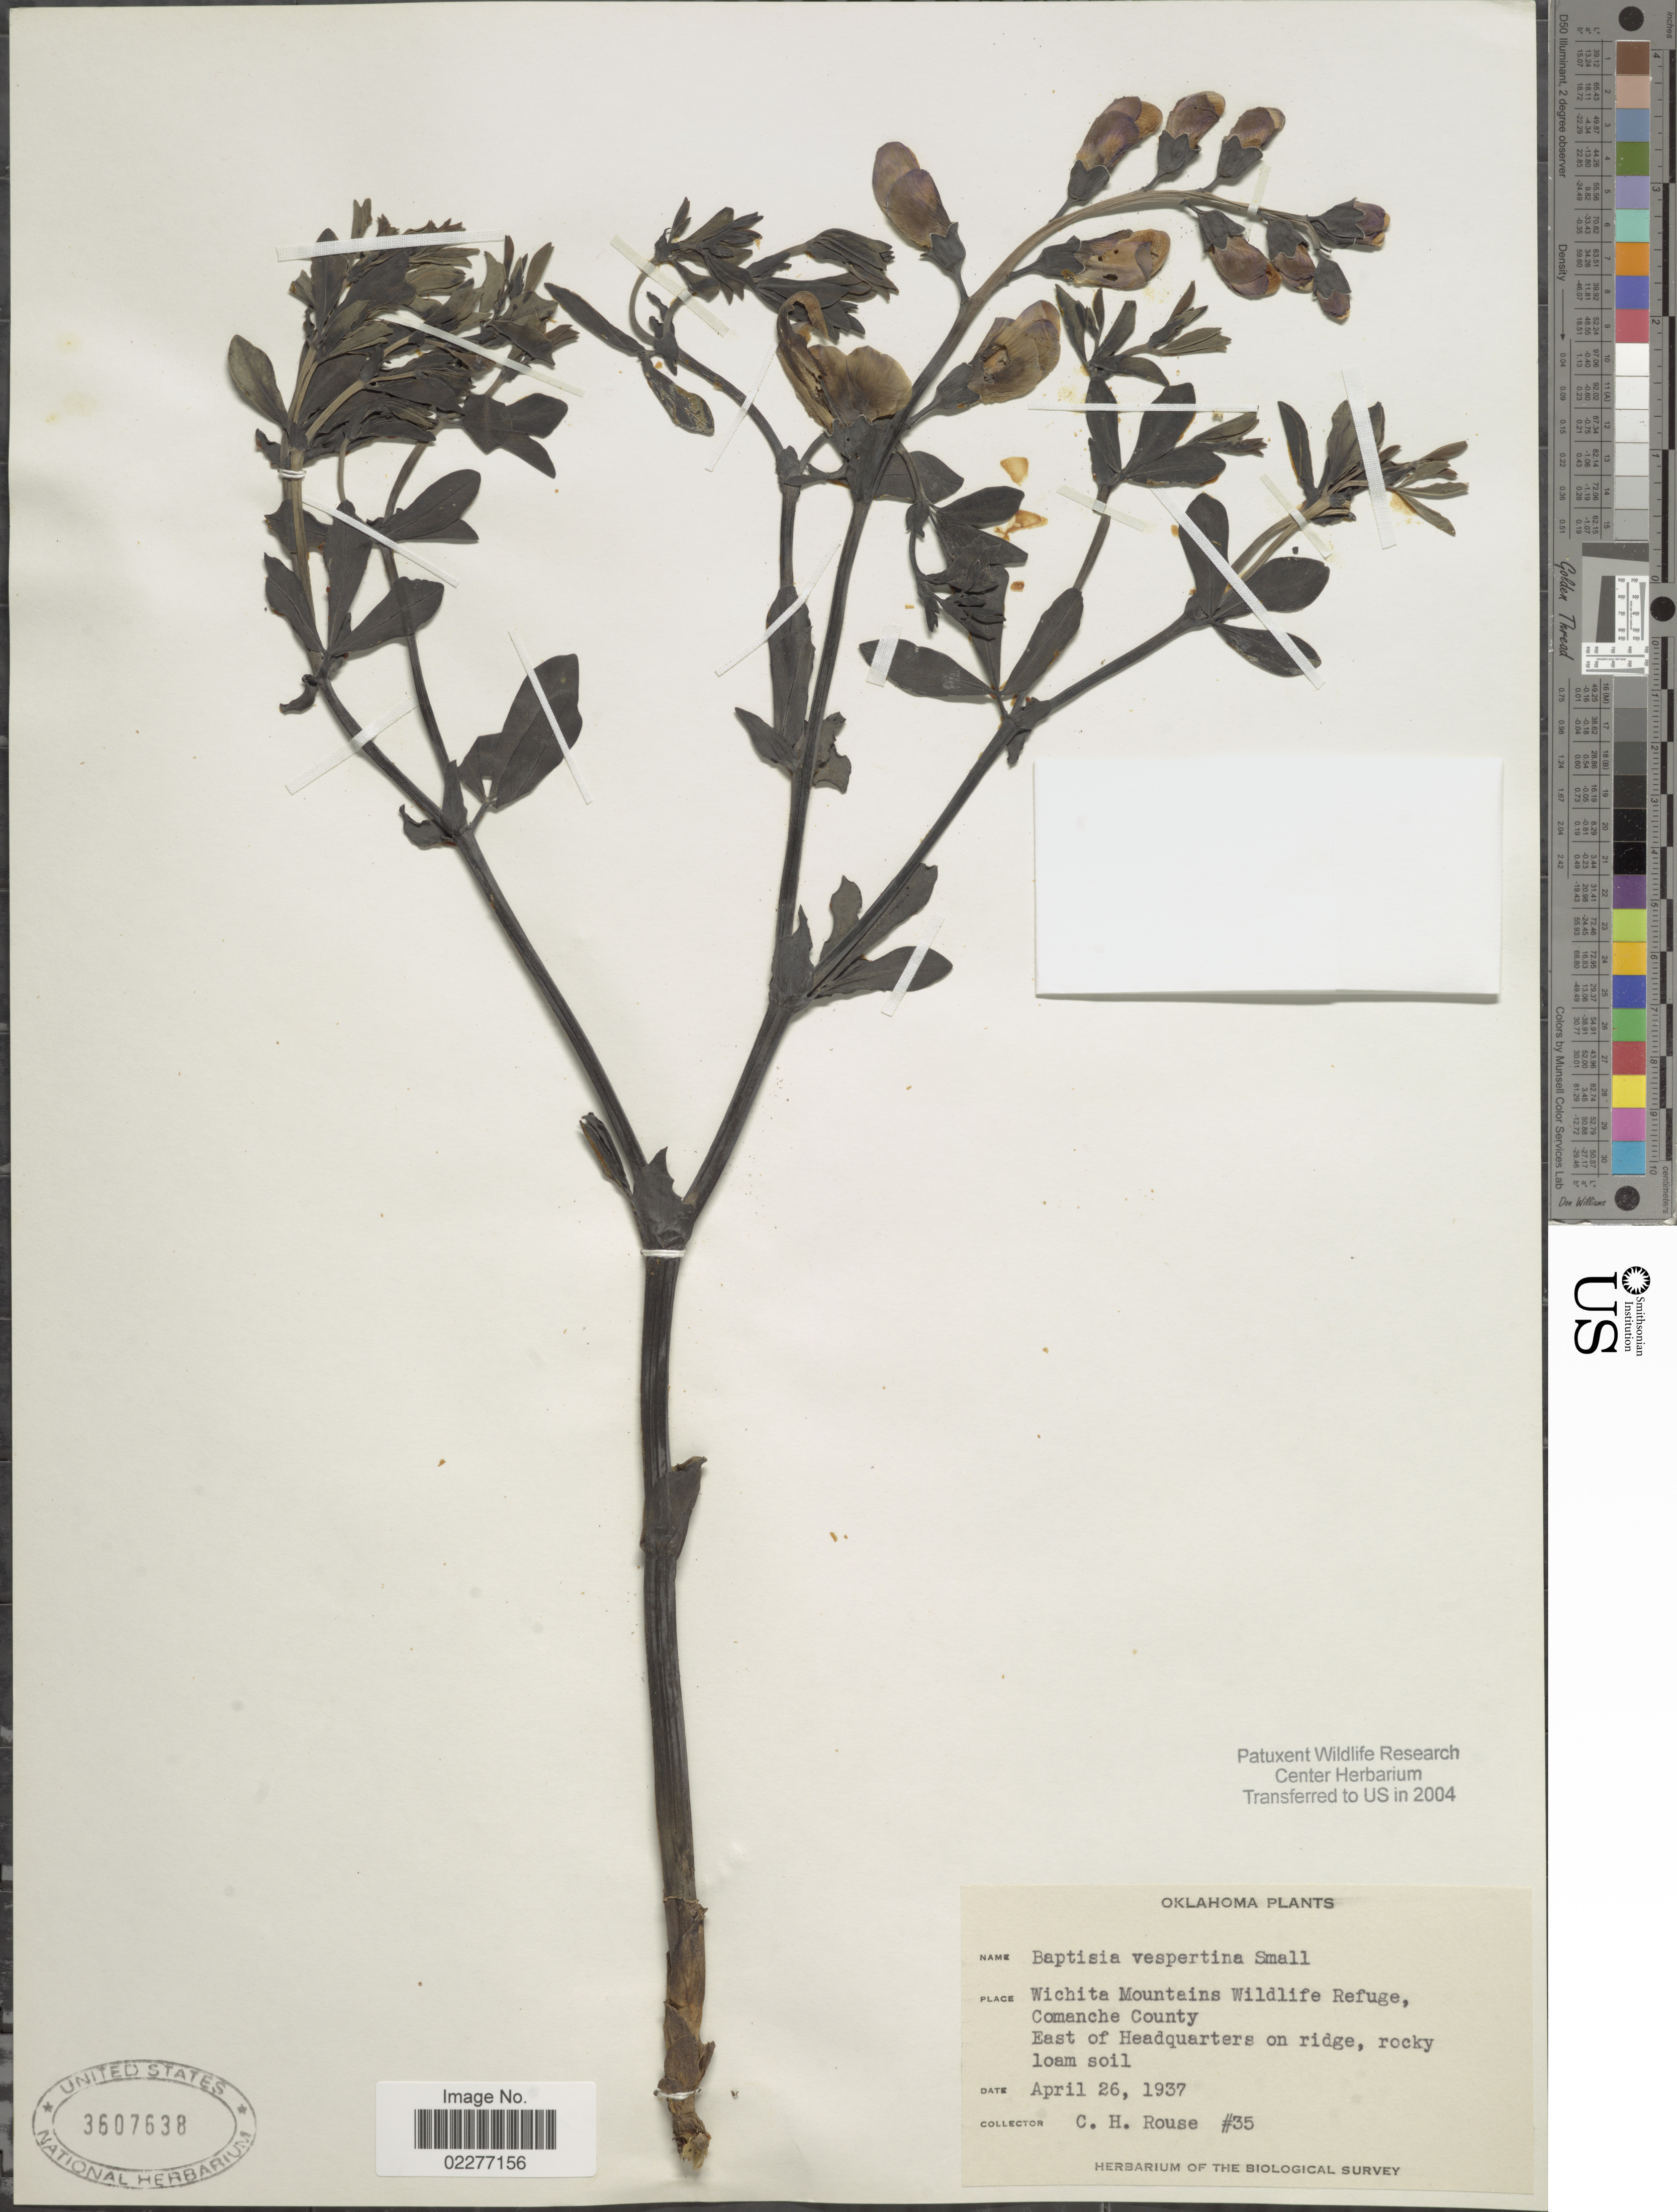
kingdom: Plantae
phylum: Tracheophyta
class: Magnoliopsida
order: Fabales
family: Fabaceae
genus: Baptisia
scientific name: Baptisia vespertina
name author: Rydb.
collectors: C. Rouse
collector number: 35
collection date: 1937-04-26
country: United States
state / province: Oklahoma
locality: Wichita Mountains Wildlife Refuge, Comanche County, East of Headquarters on ridge, rocky loam soil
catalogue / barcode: US 3607638